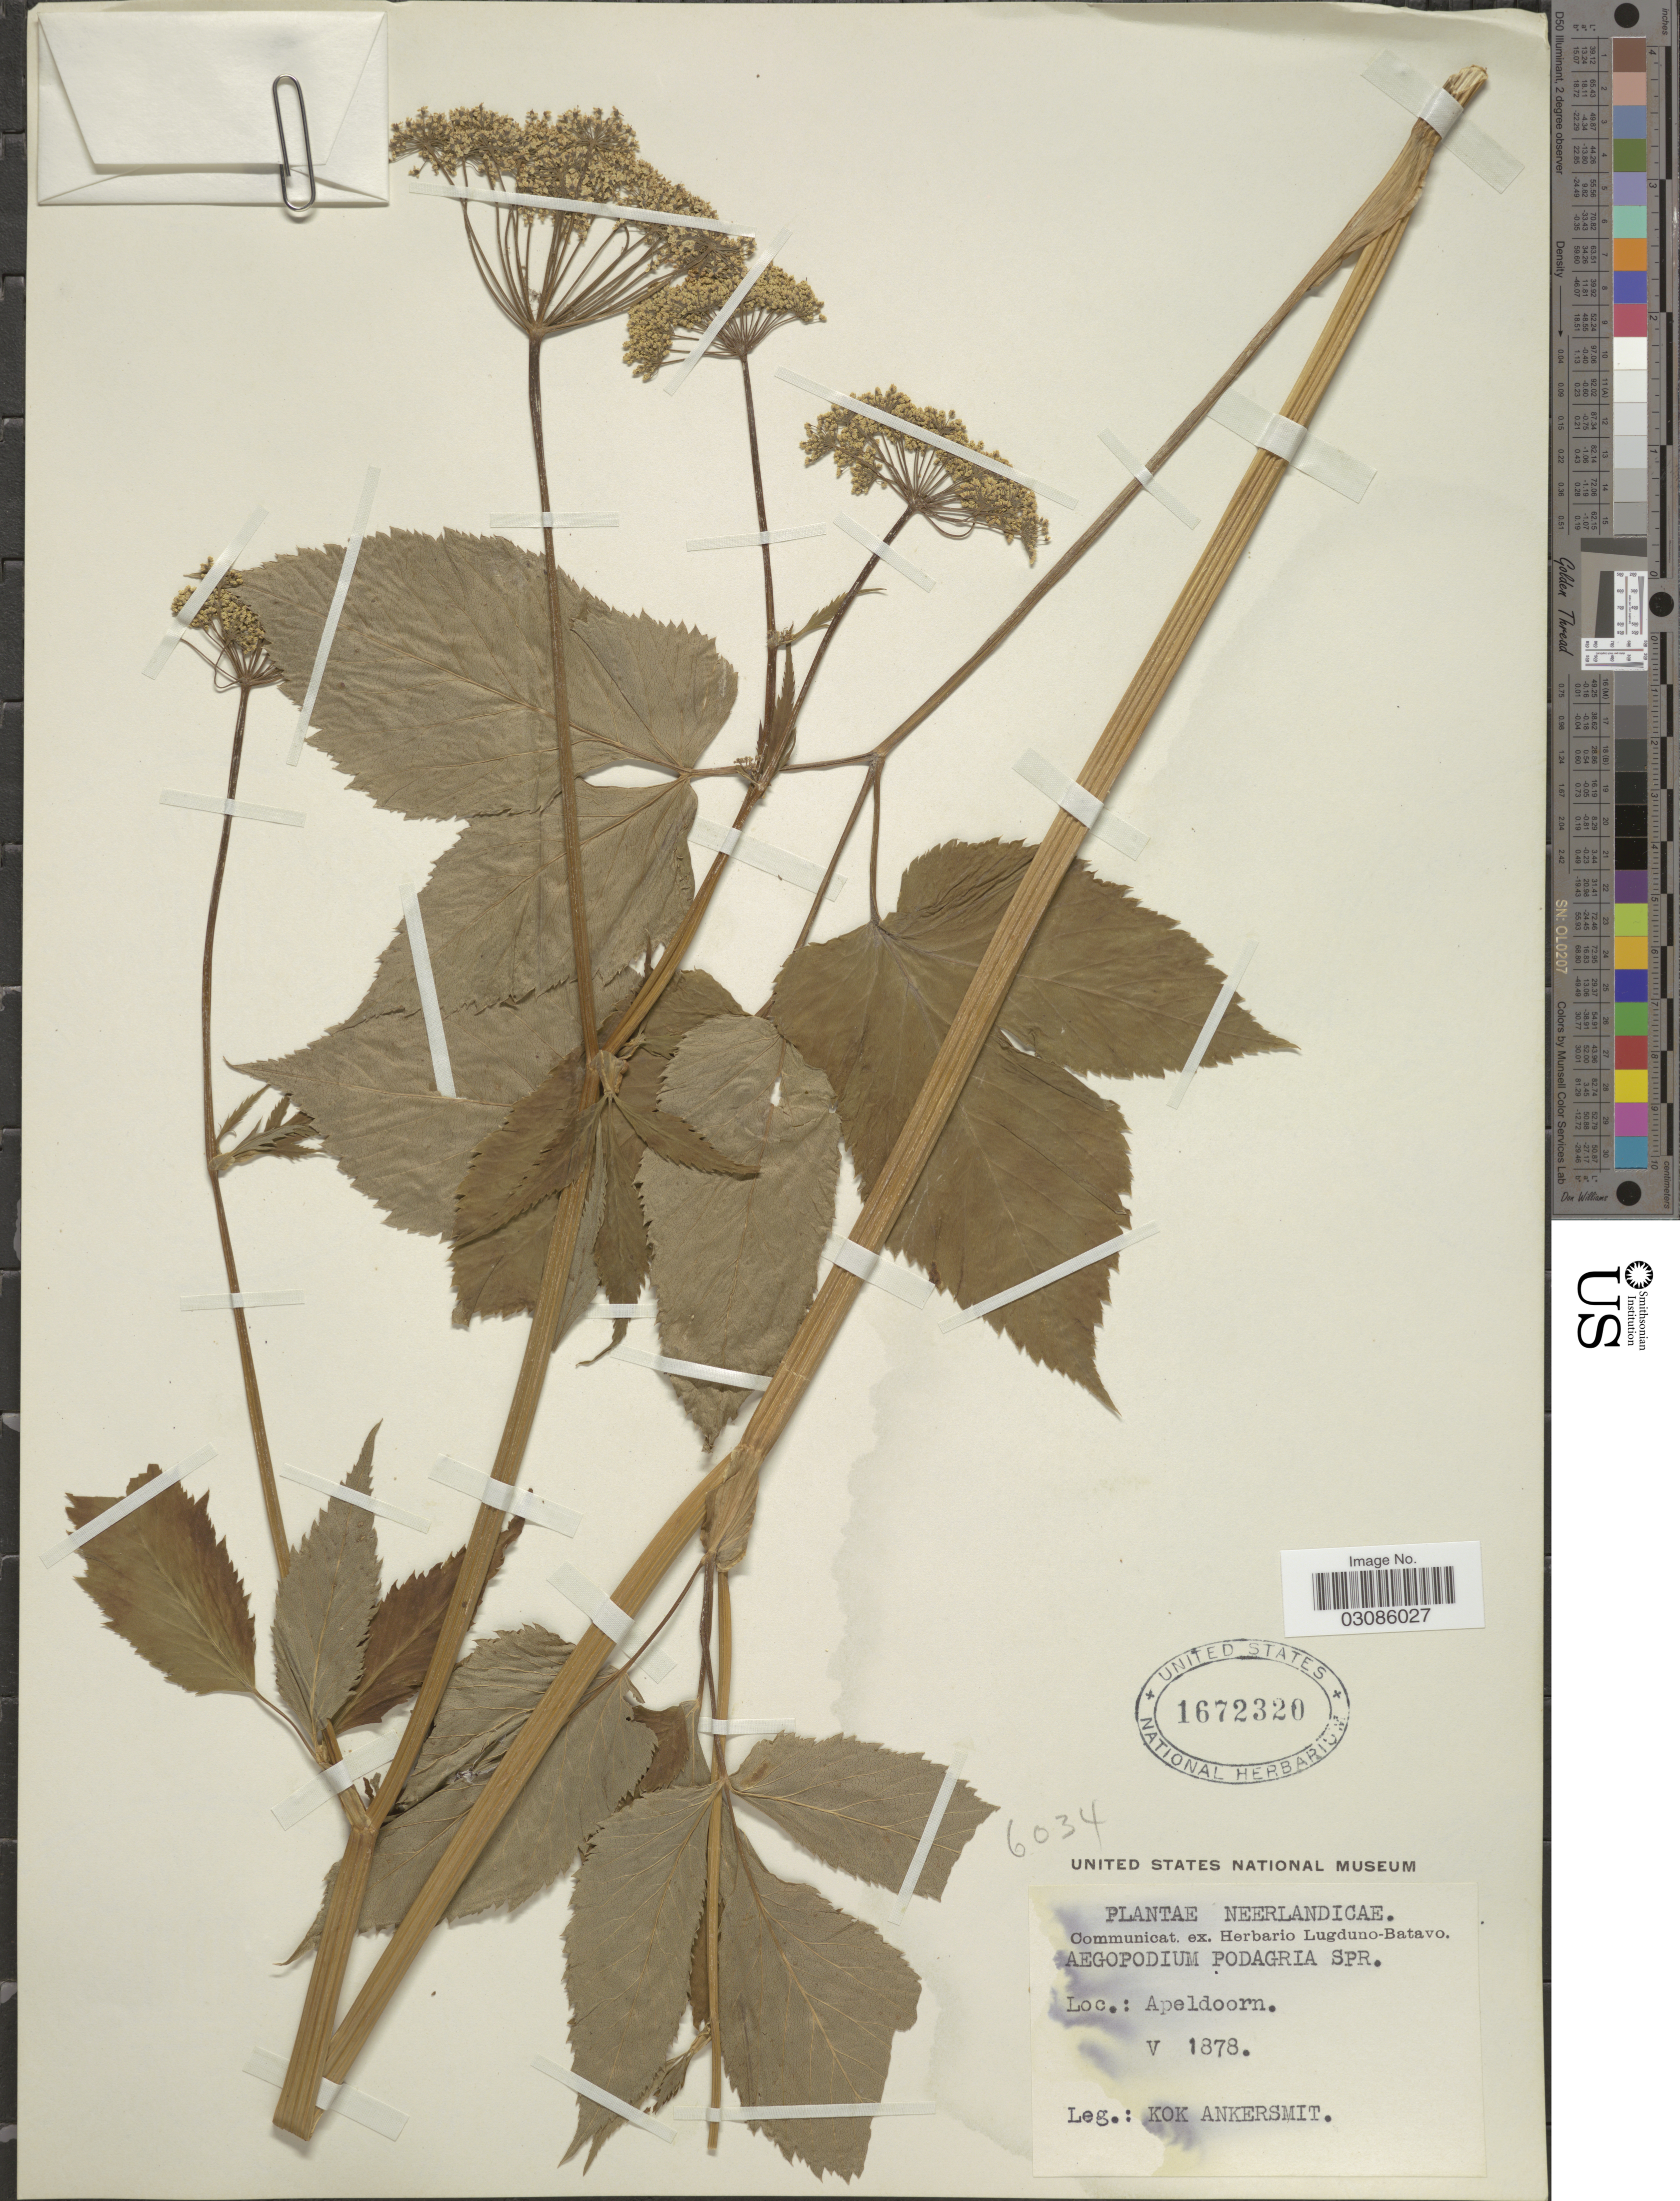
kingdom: Plantae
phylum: Tracheophyta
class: Magnoliopsida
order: Apiales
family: Apiaceae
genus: Aegopodium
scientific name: Aegopodium podagraria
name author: L.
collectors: Kok Ankersmit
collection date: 1878-05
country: Netherlands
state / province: Gelderland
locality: Neerlandicae. Apeldoorn.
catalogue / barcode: US 1672320